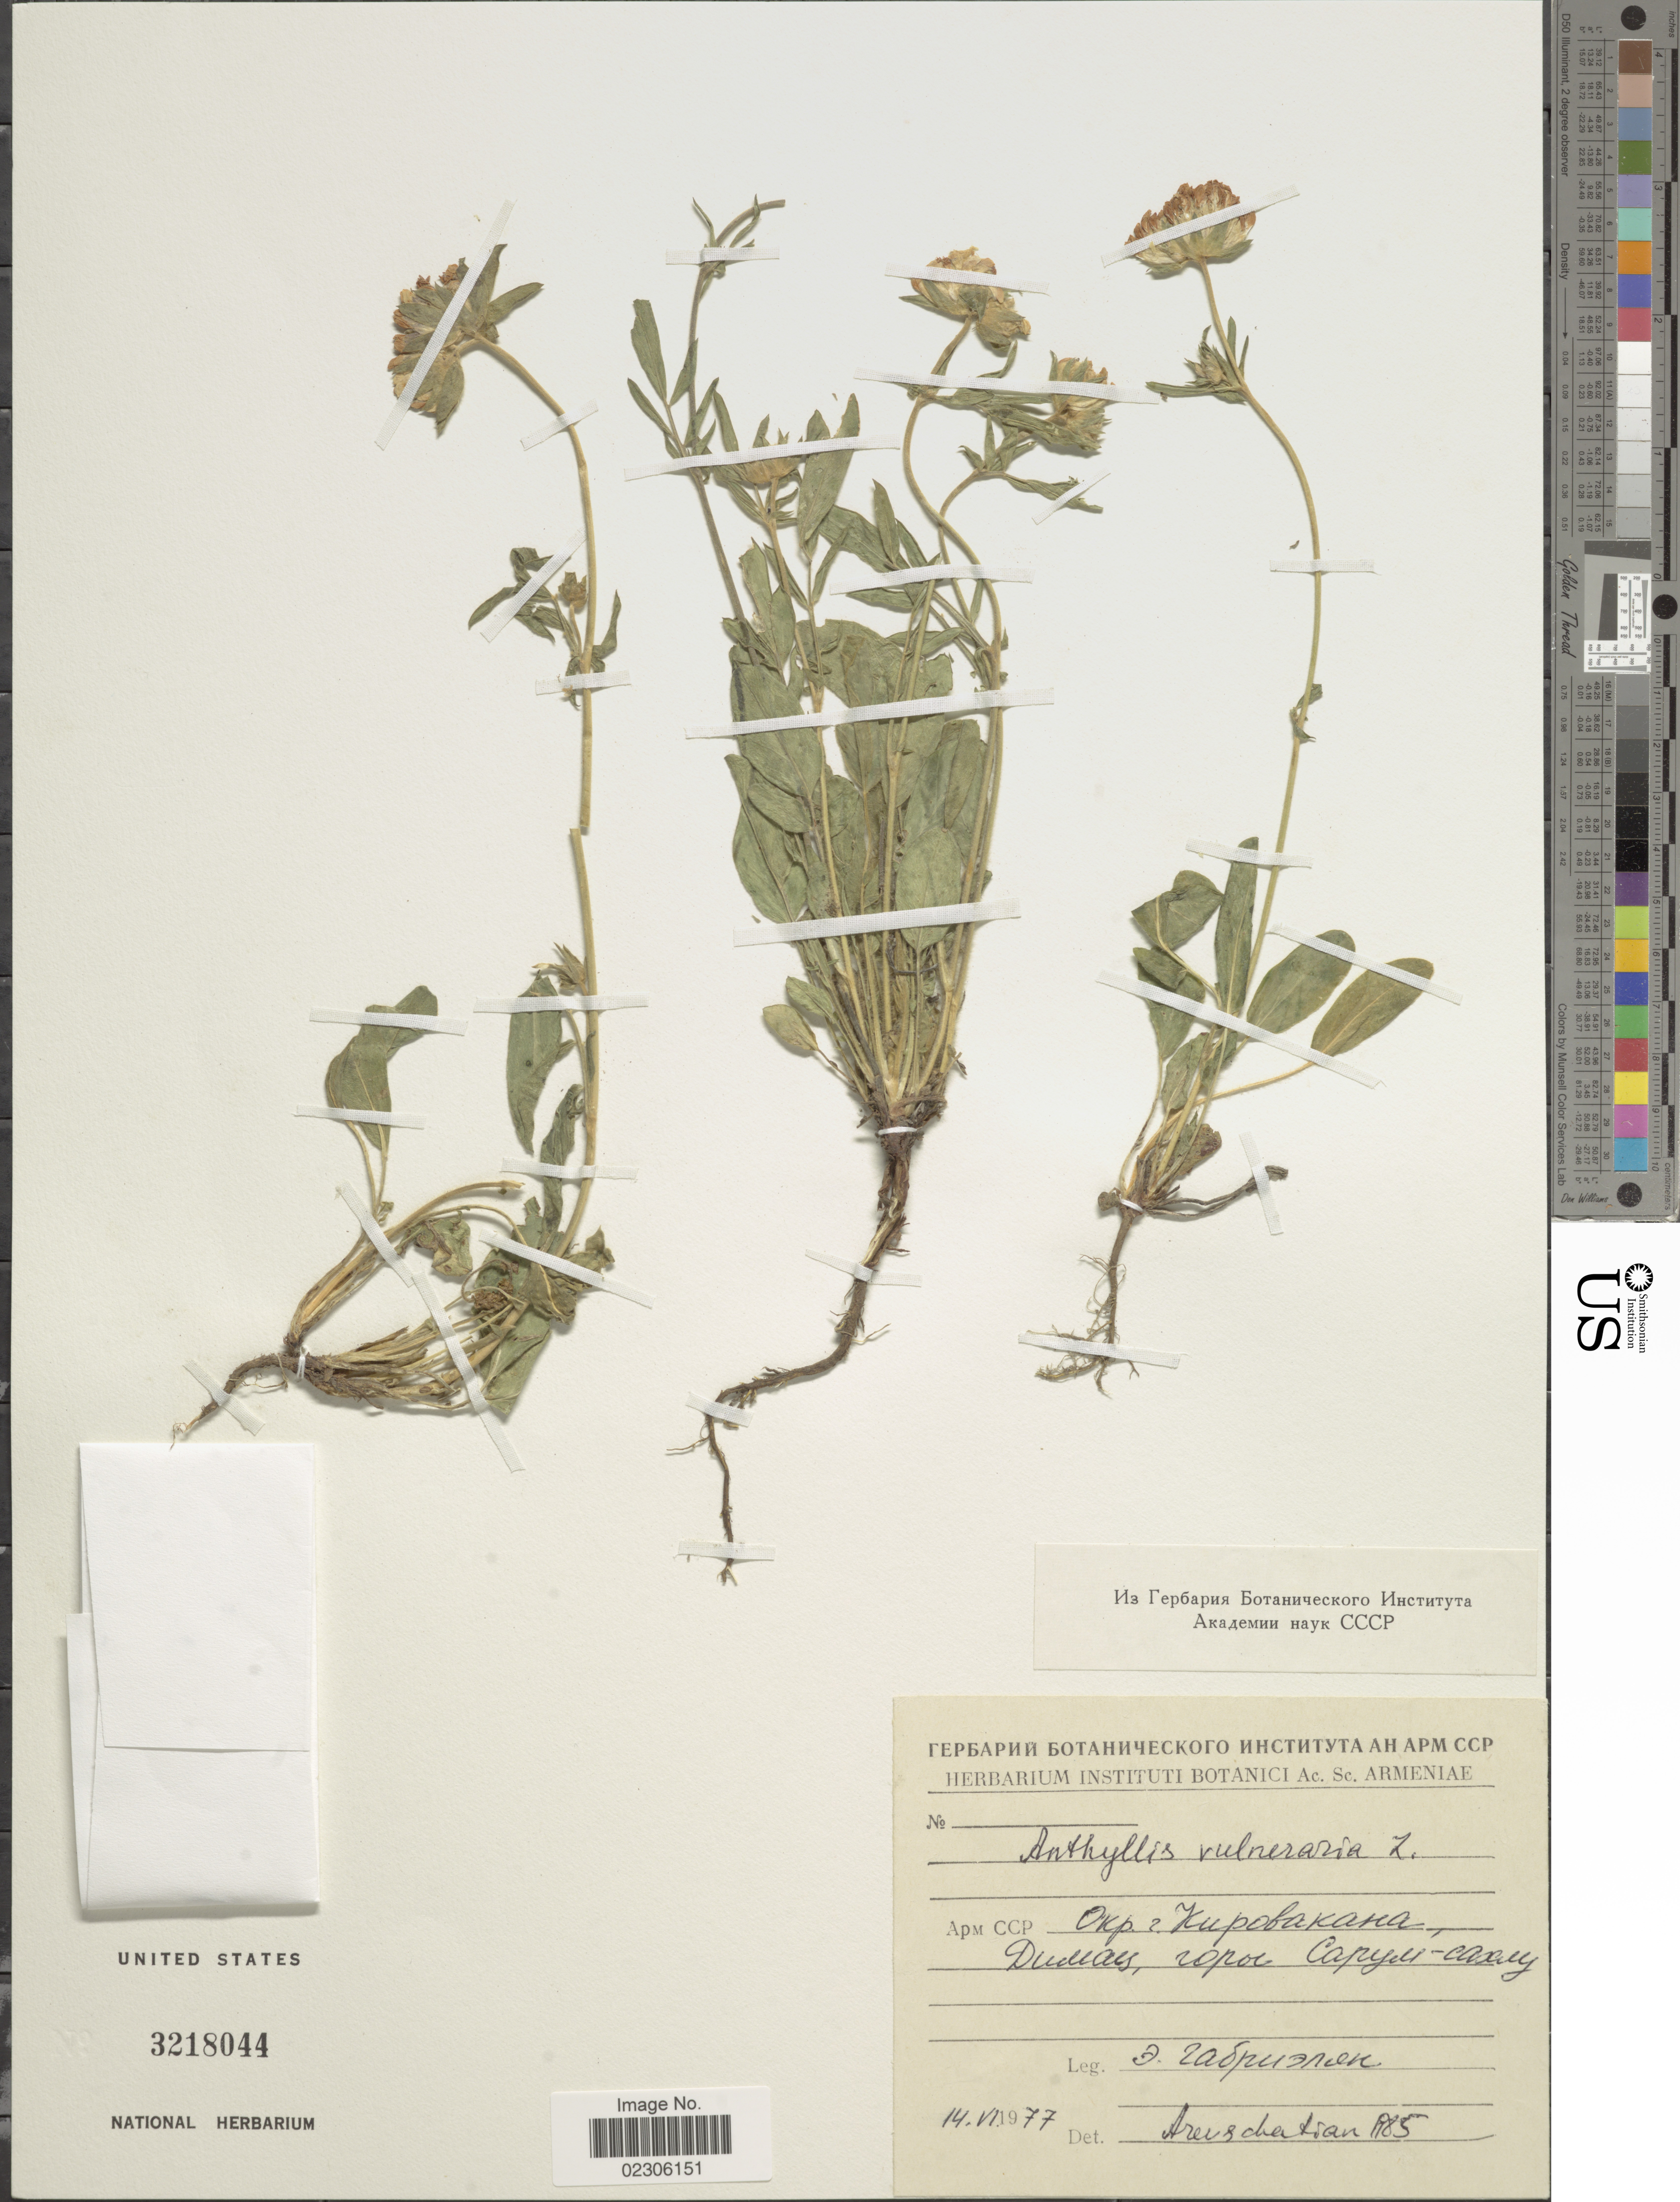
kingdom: Plantae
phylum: Tracheophyta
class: Magnoliopsida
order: Fabales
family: Fabaceae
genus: Anthyllis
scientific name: Anthyllis vulneraria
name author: L.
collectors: E. Gabrielian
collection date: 1977-06-14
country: Armenia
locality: Vicinity of Kirovokan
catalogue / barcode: US 3218044